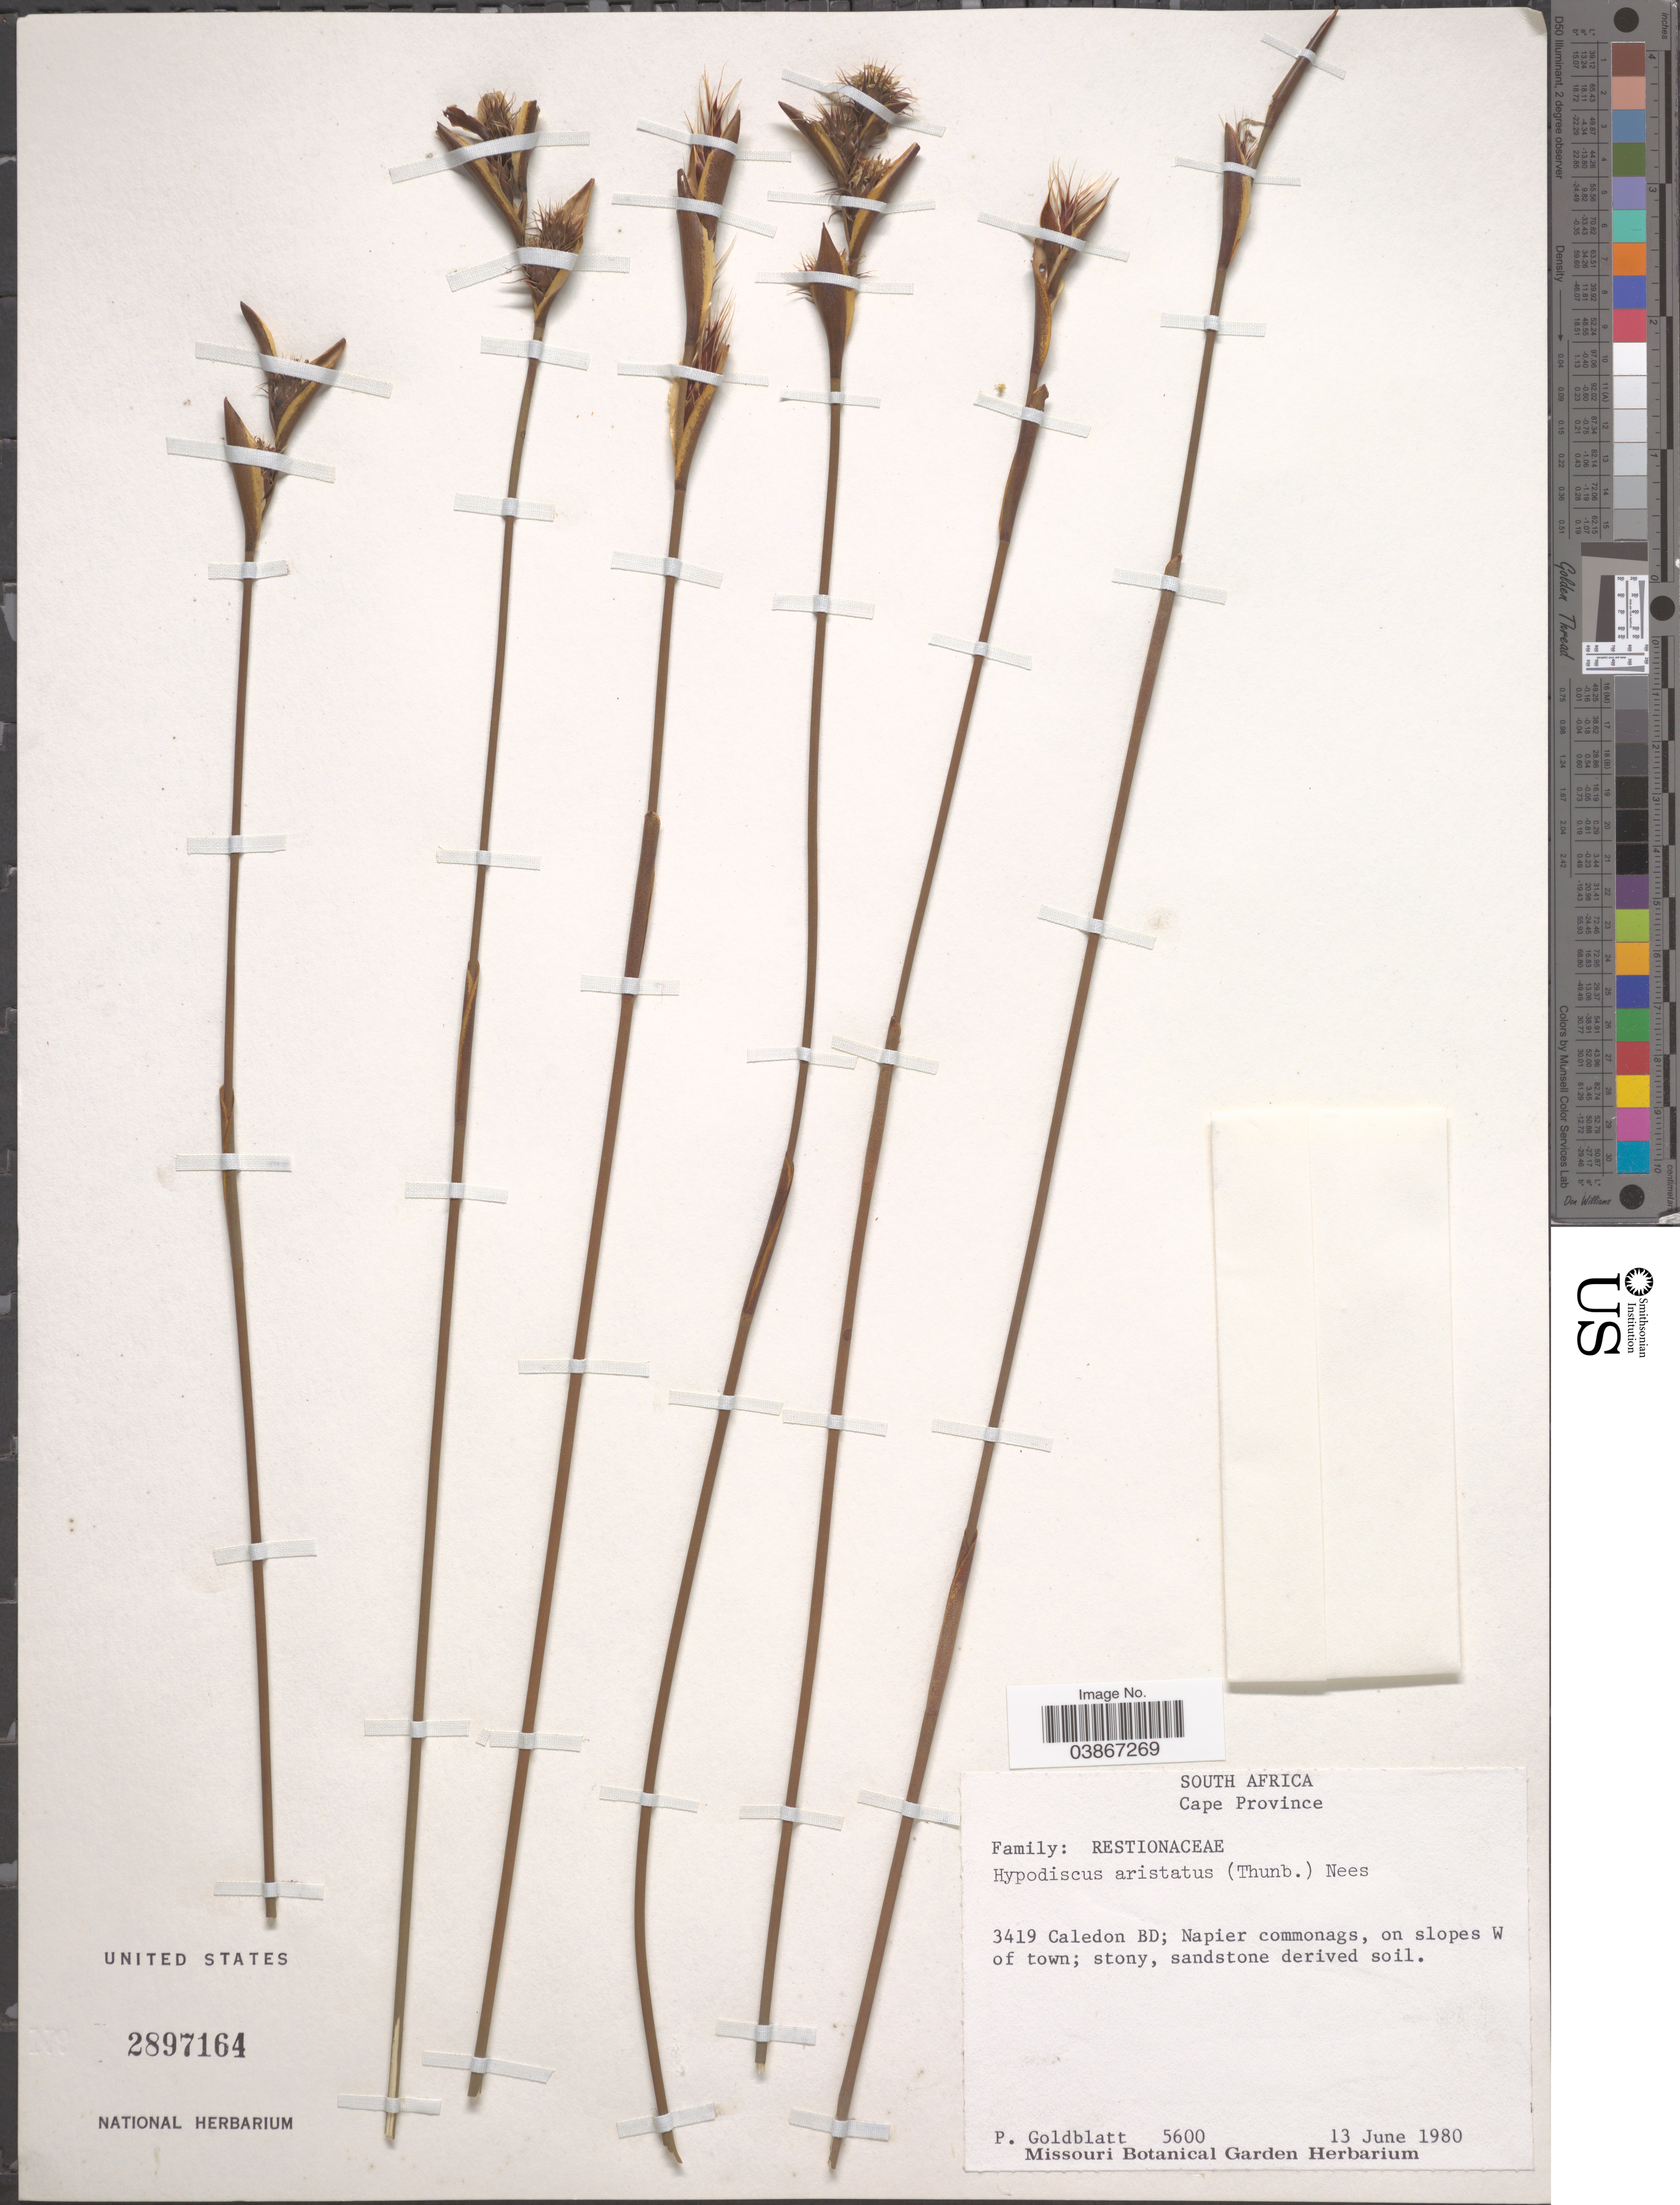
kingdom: Plantae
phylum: Tracheophyta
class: Liliopsida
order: Poales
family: Restionaceae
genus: Hypodiscus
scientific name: Hypodiscus aristatus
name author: (Thunb.) C. Krauss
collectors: P. Goldblatt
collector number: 5600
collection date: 1980-06-13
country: South Africa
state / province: Western Cape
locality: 3419 Caledon BD; Napier commonags, on slopes W of town.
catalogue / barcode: US 2897164